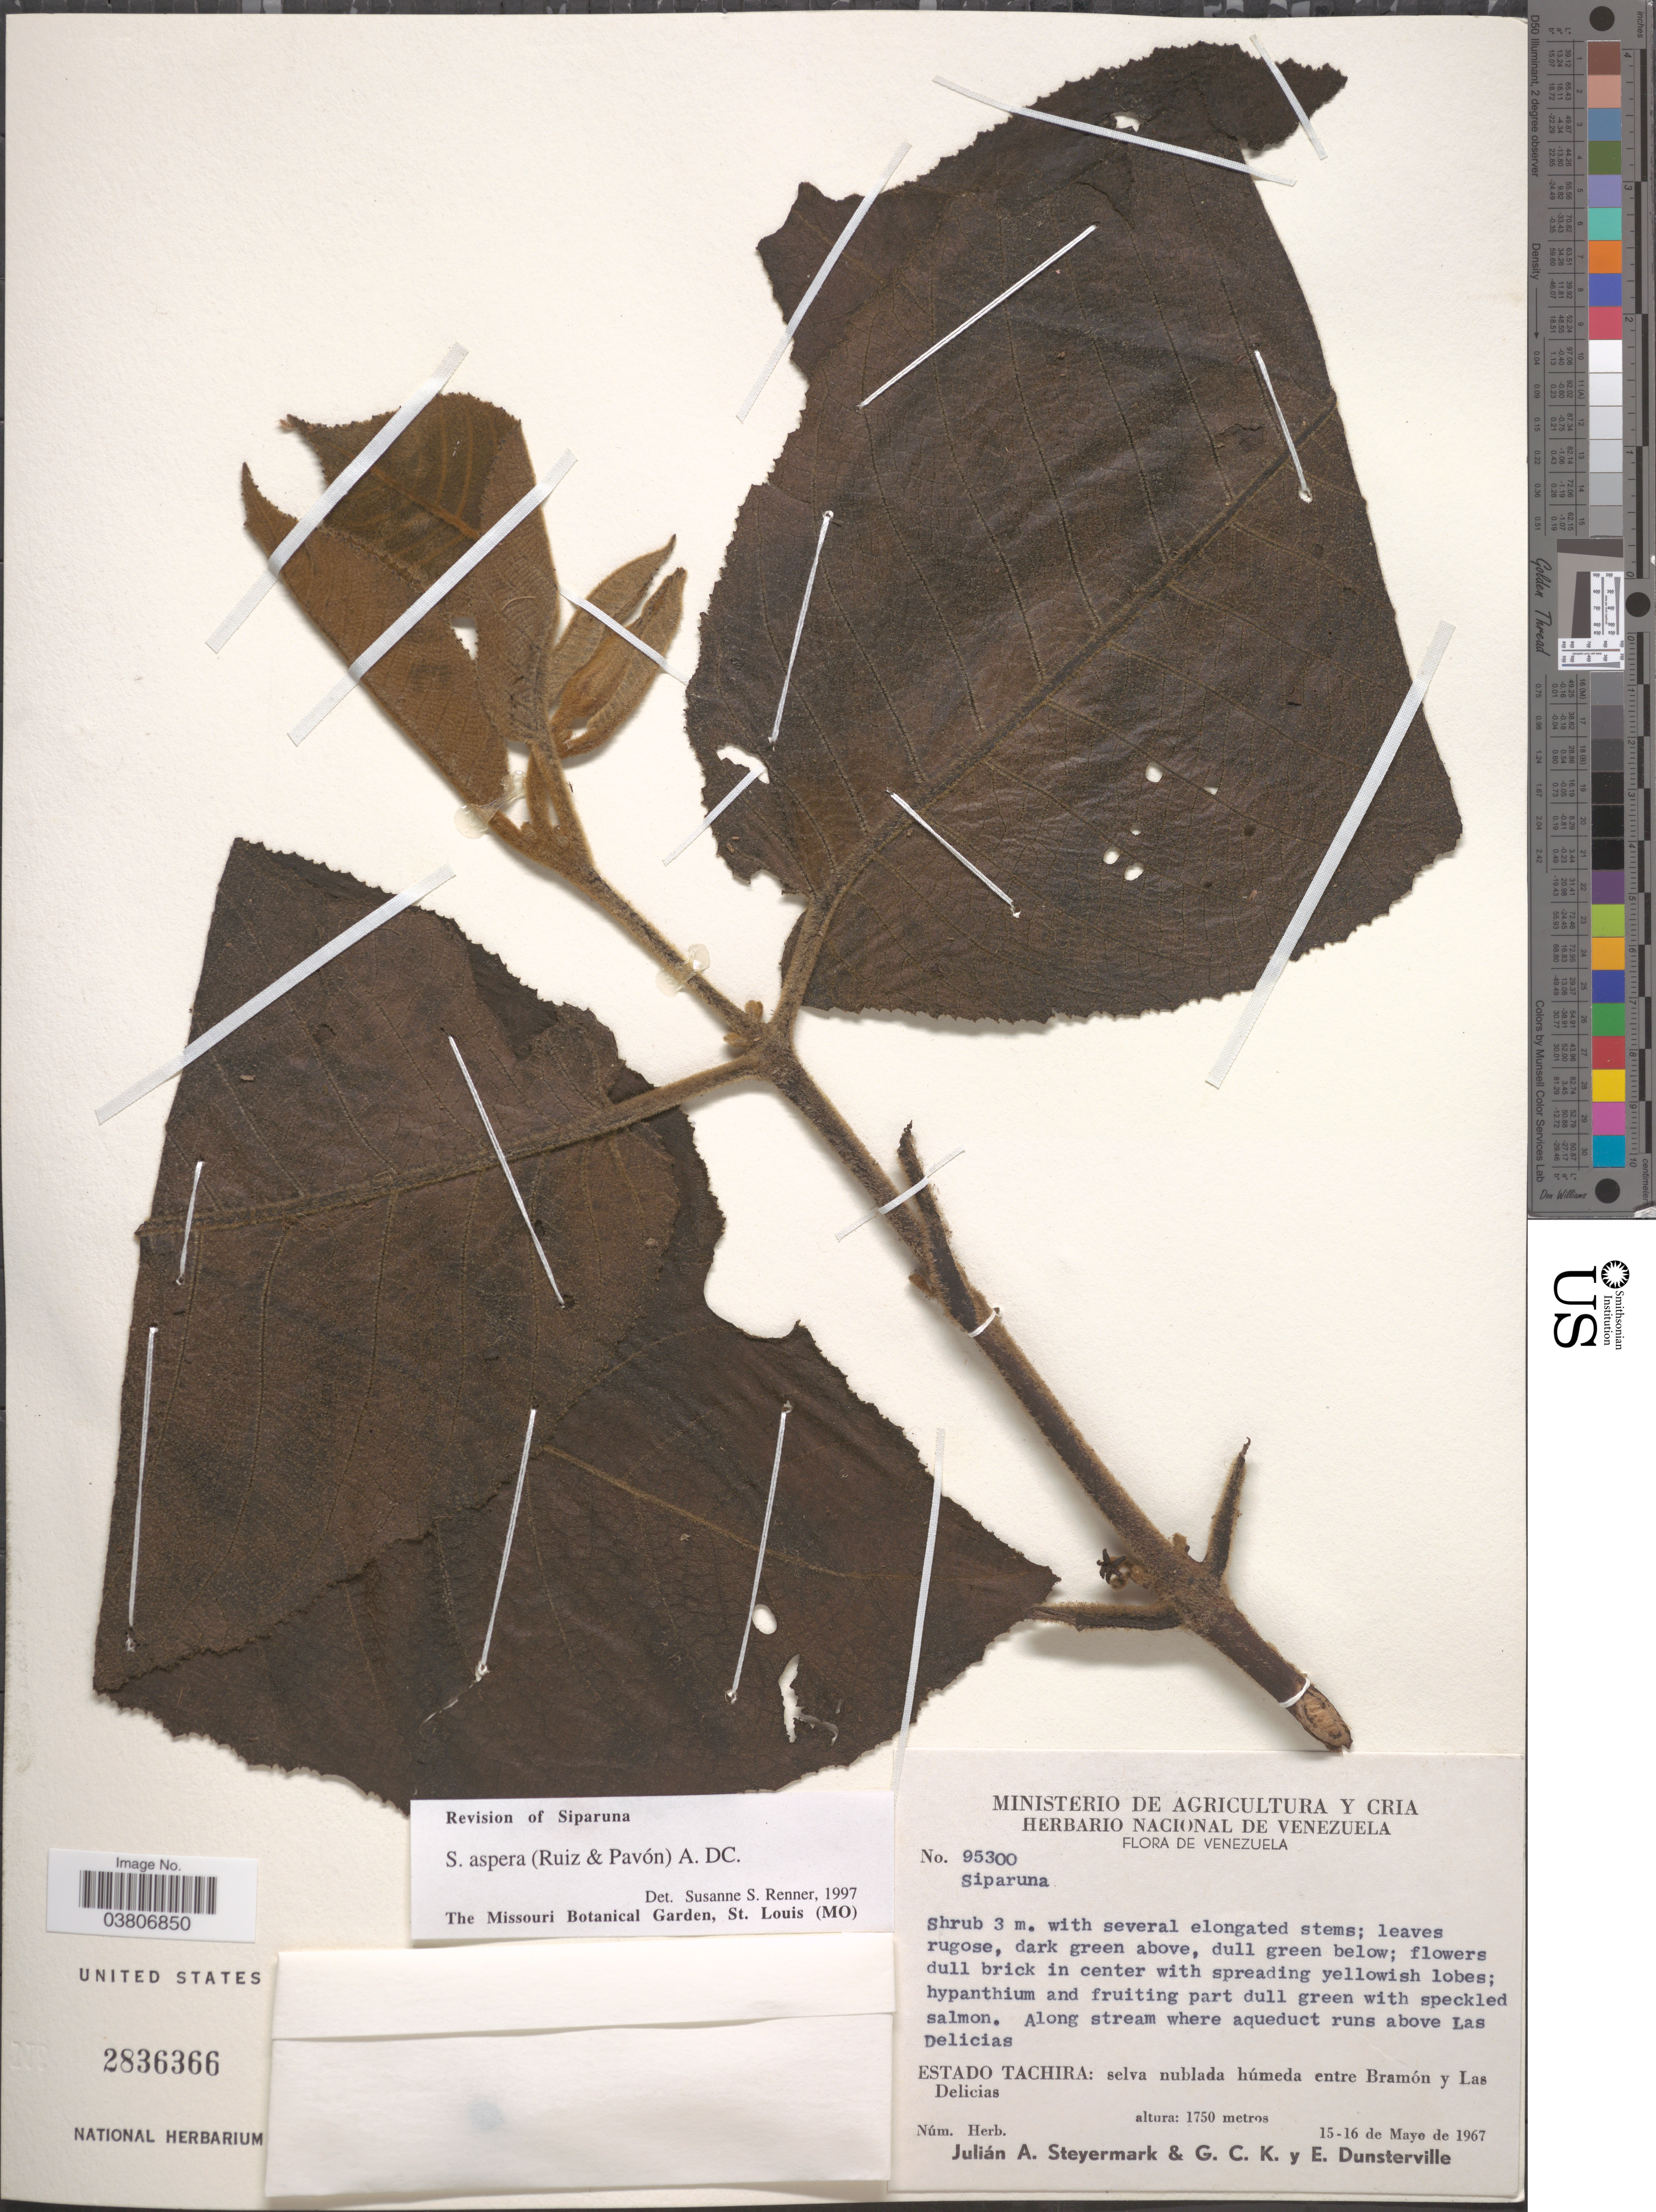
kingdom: Plantae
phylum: Tracheophyta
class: Magnoliopsida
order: Laurales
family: Siparunaceae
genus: Siparuna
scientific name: Siparuna aspera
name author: (Ruiz & Pav.) A. DC.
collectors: J. Steyermark, G. C. K. Dunsterville & E. Dunsterville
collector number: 95300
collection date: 1967-05-15/1967-05-16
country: Venezuela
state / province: Tachira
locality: Entre Bramón y Las Delicias.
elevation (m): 1750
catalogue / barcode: US 2836366